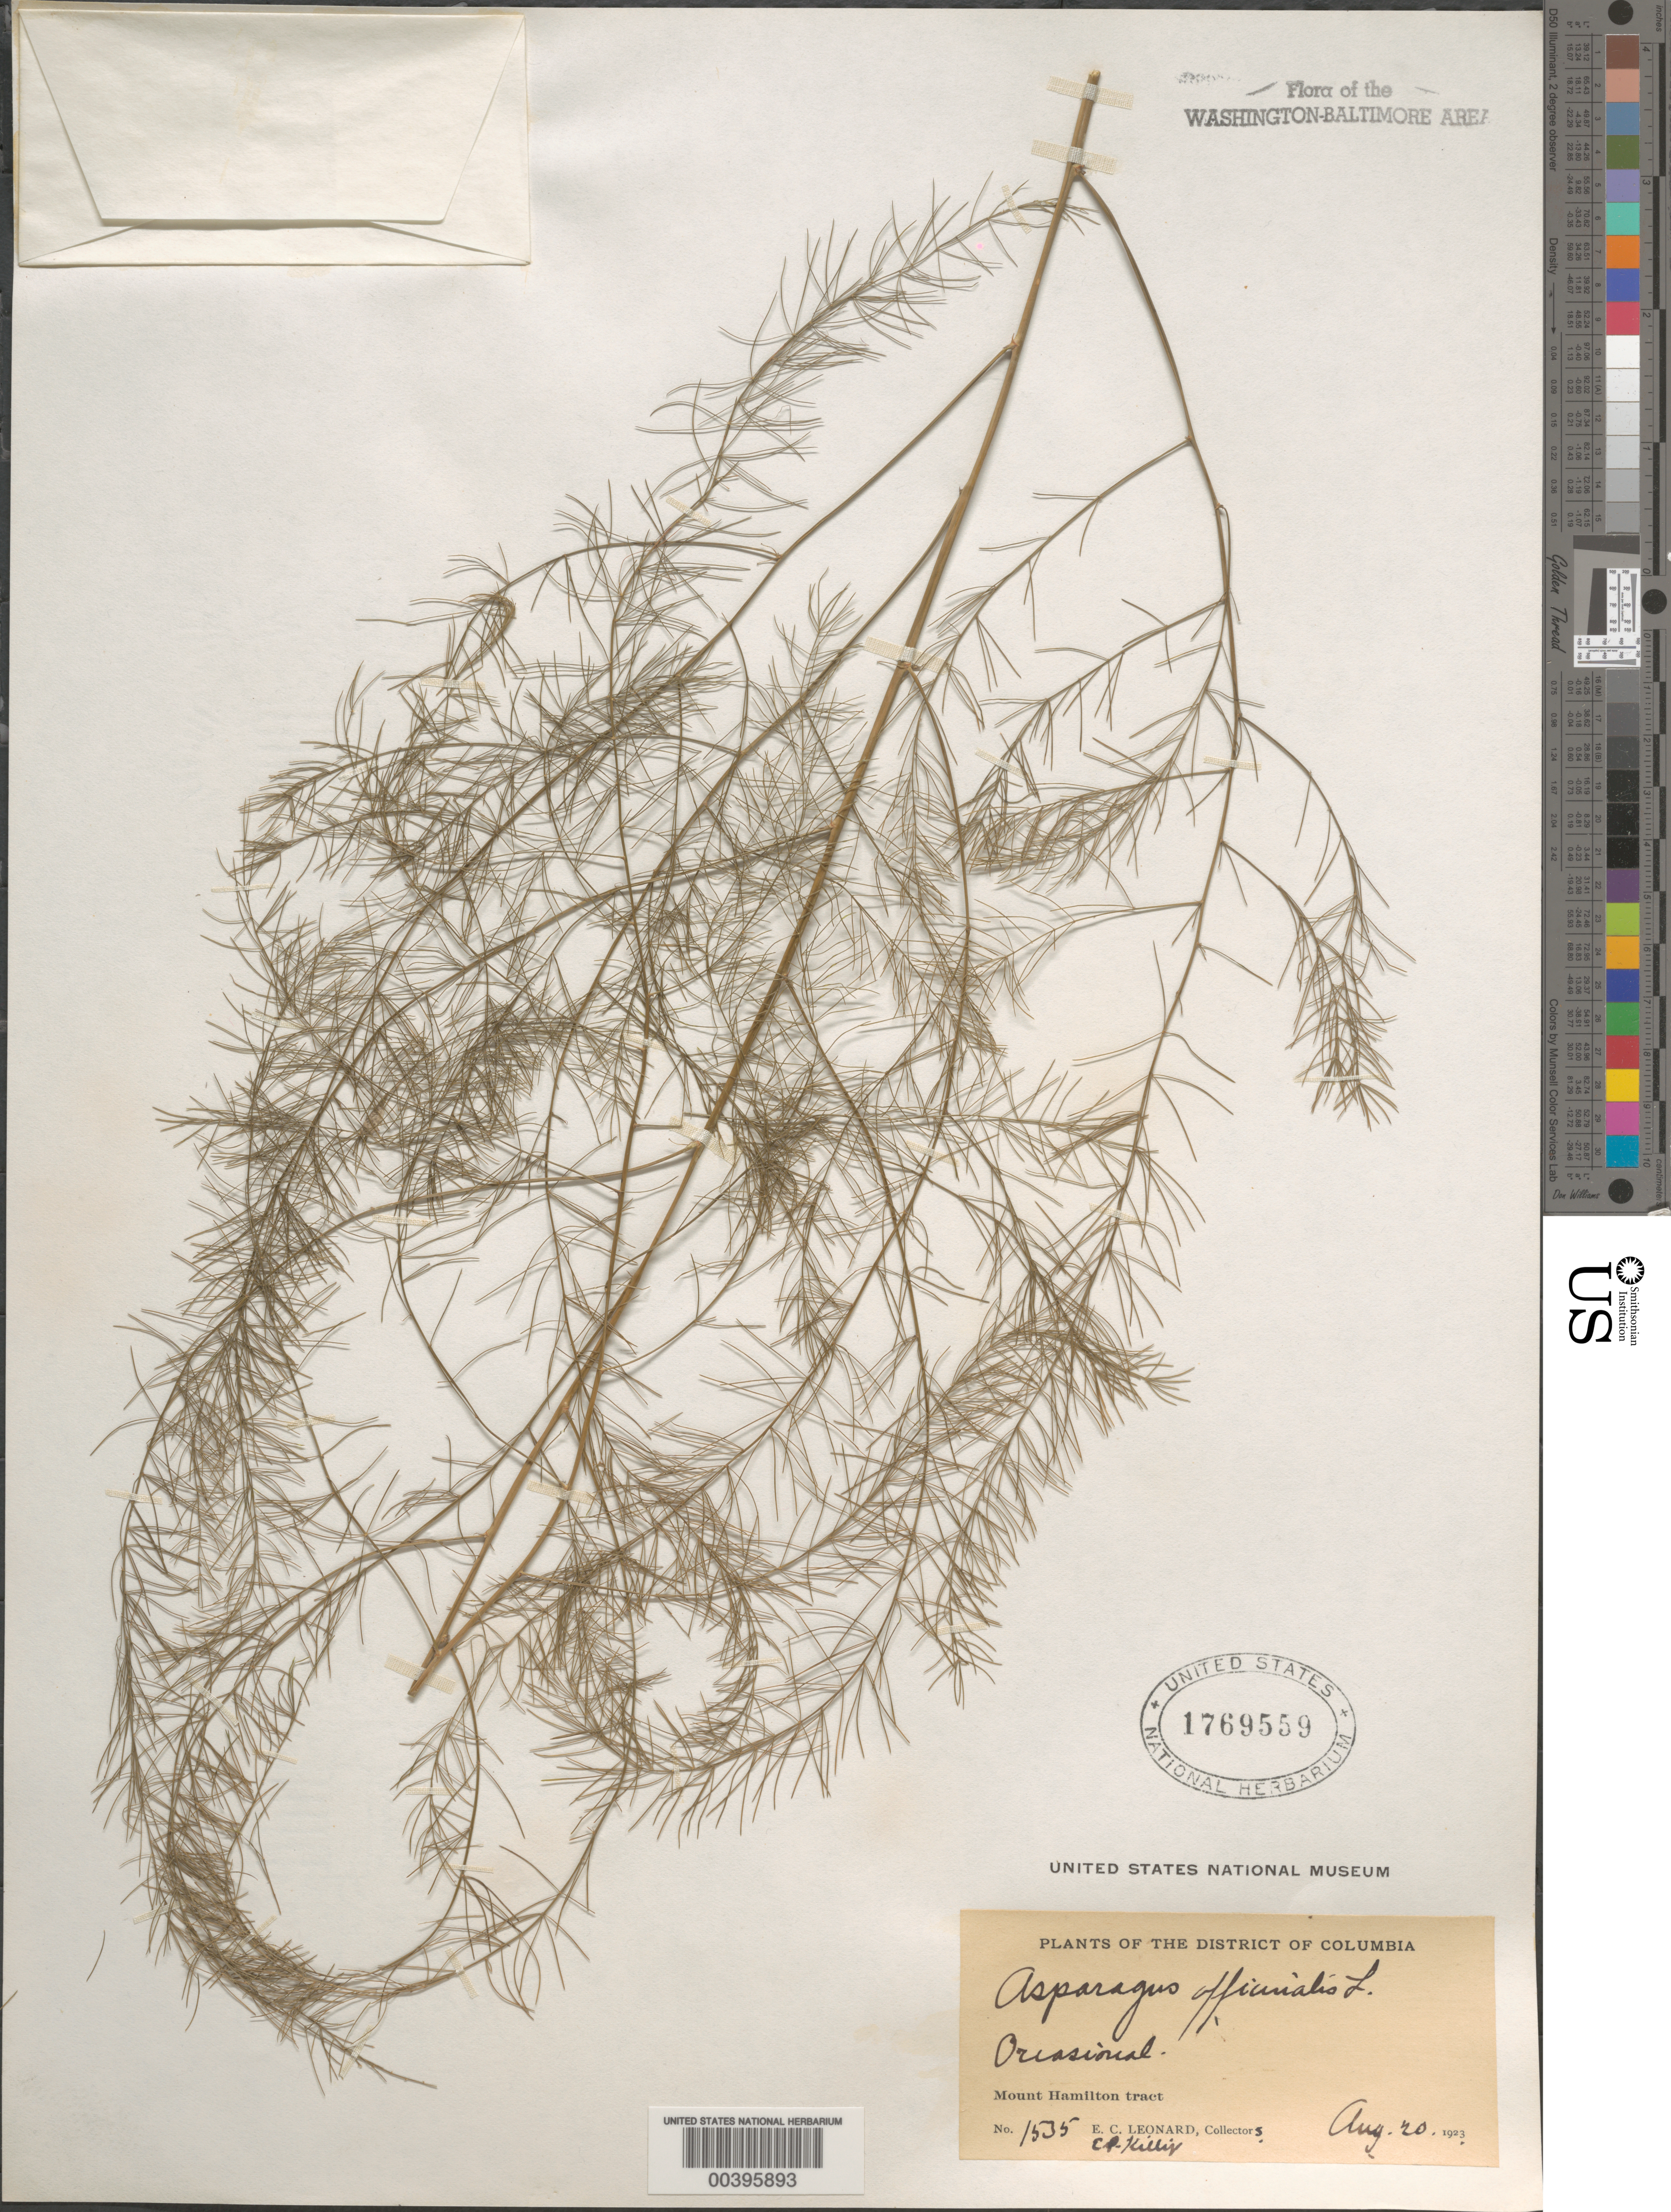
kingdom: Plantae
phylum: Tracheophyta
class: Liliopsida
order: Asparagales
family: Asparagaceae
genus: Asparagus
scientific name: Asparagus officinalis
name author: L.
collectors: E. C. Leonard & E. P. Killip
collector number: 1535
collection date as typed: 20 Aug 1923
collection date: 1923-08-20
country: United States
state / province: District of Columbia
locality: Mount Hamilton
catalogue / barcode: US 1769559